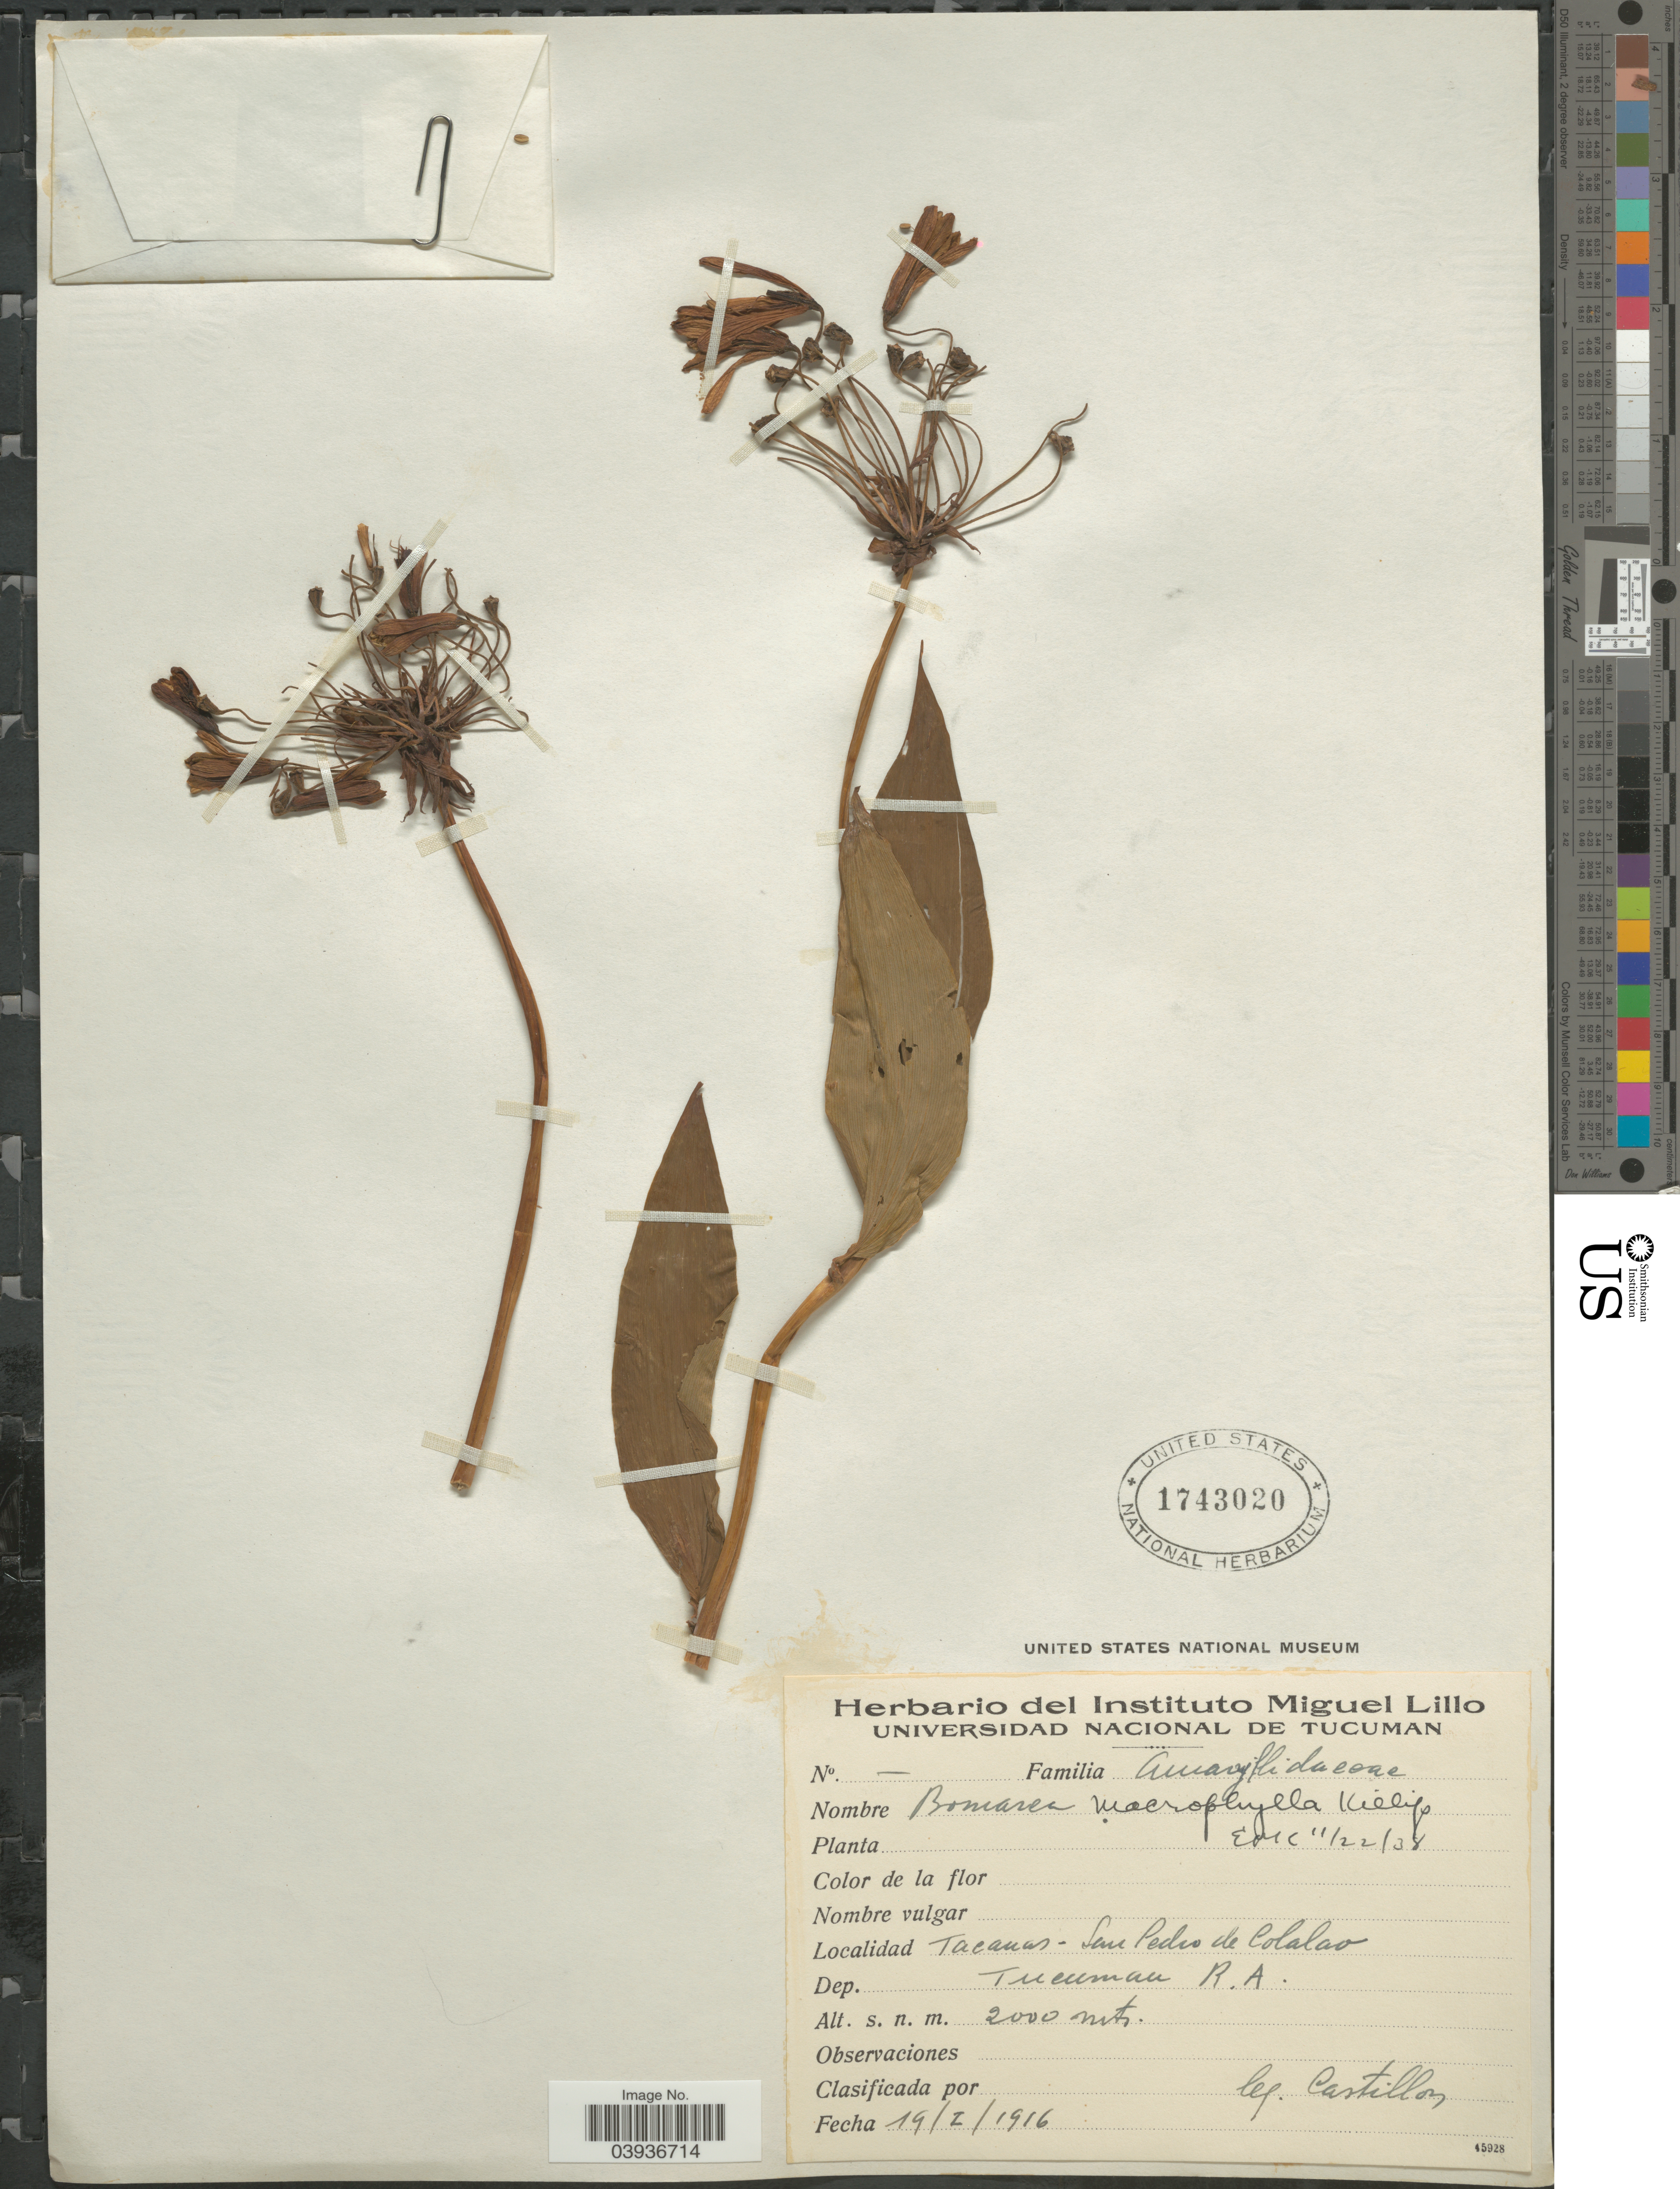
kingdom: Plantae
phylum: Tracheophyta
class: Liliopsida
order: Liliales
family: Alstroemeriaceae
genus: Bomarea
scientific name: Bomarea ovata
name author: (Cav.) Mirb.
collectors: Castillon, --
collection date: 1916-01-19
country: Argentina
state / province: Tucuman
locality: Tacanas- San Pedro de Colalao. Dep. Tucuman R. A.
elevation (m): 2000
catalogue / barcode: US 1743020